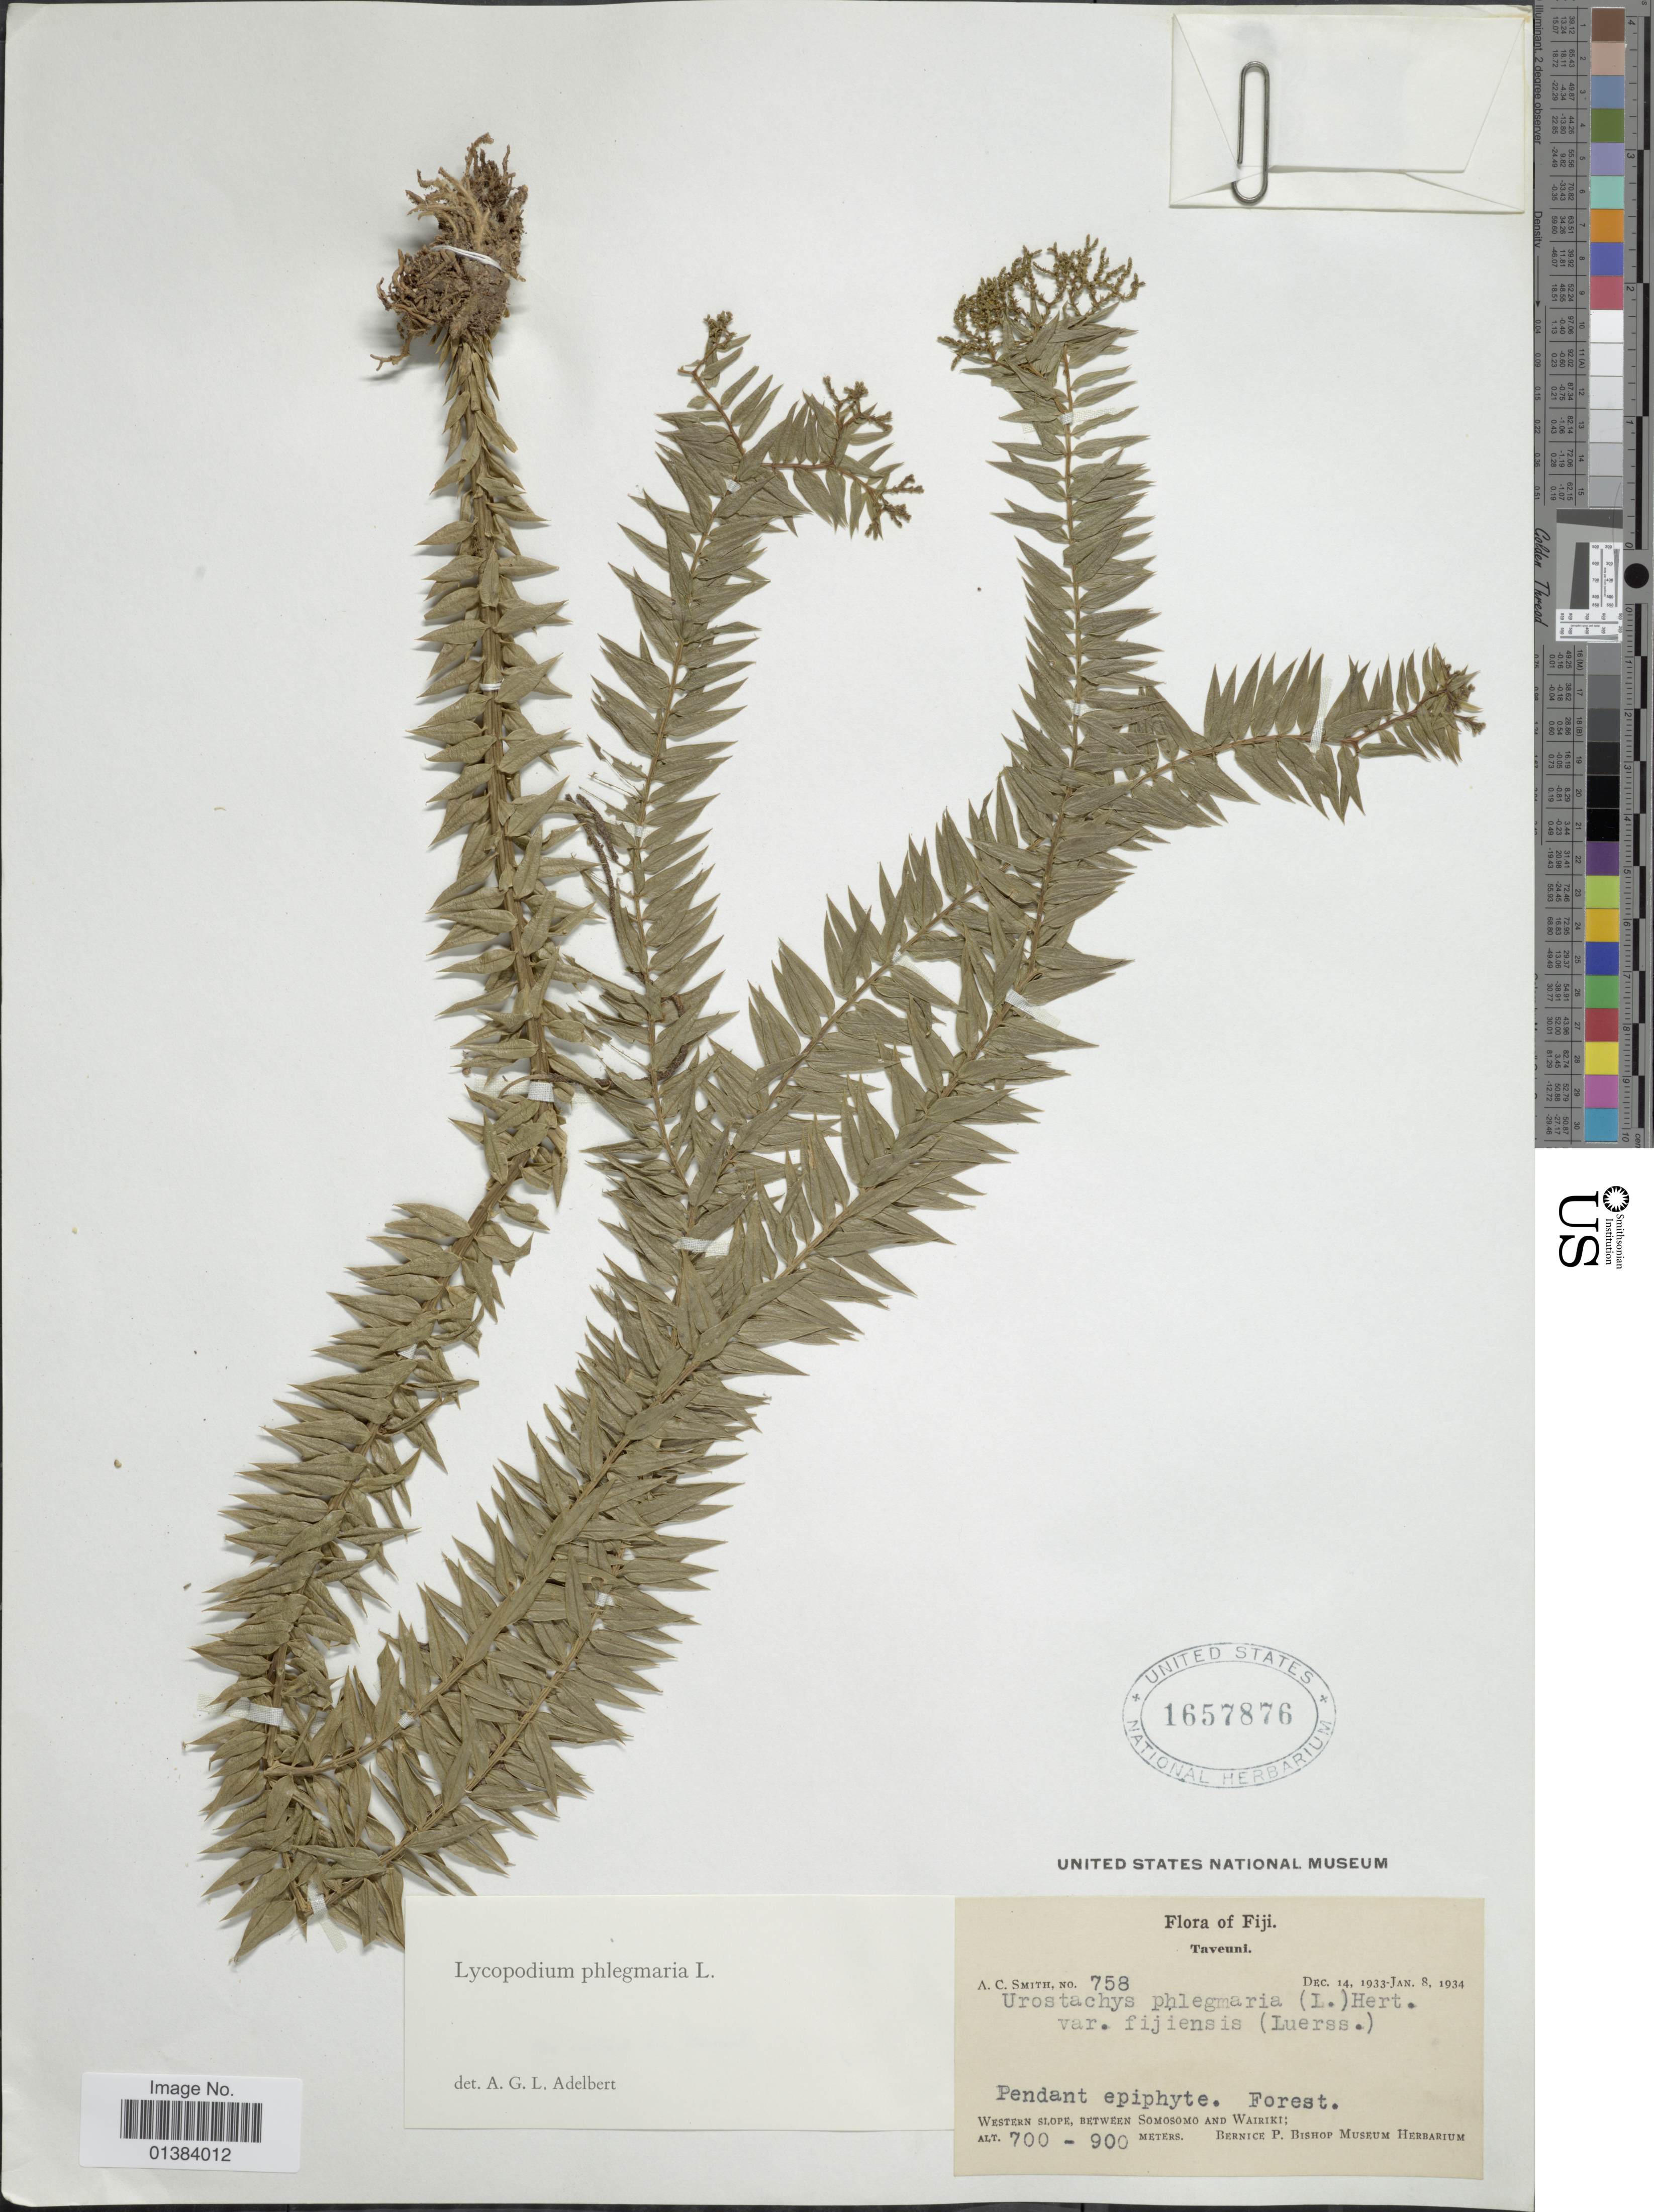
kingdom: Plantae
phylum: Tracheophyta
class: Lycopodiopsida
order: Lycopodiales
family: Lycopodiaceae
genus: Phlegmariurus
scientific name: Phlegmariurus trifoliatus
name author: (Copel.) A. R. Field & Bostock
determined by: Field, A. R.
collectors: A. C. Smith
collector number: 758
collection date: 1933-01-08/1934-12-14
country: Fiji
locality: Taveuni. Western slope, between Somosomo and Wairiki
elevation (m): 700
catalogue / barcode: US 1657876